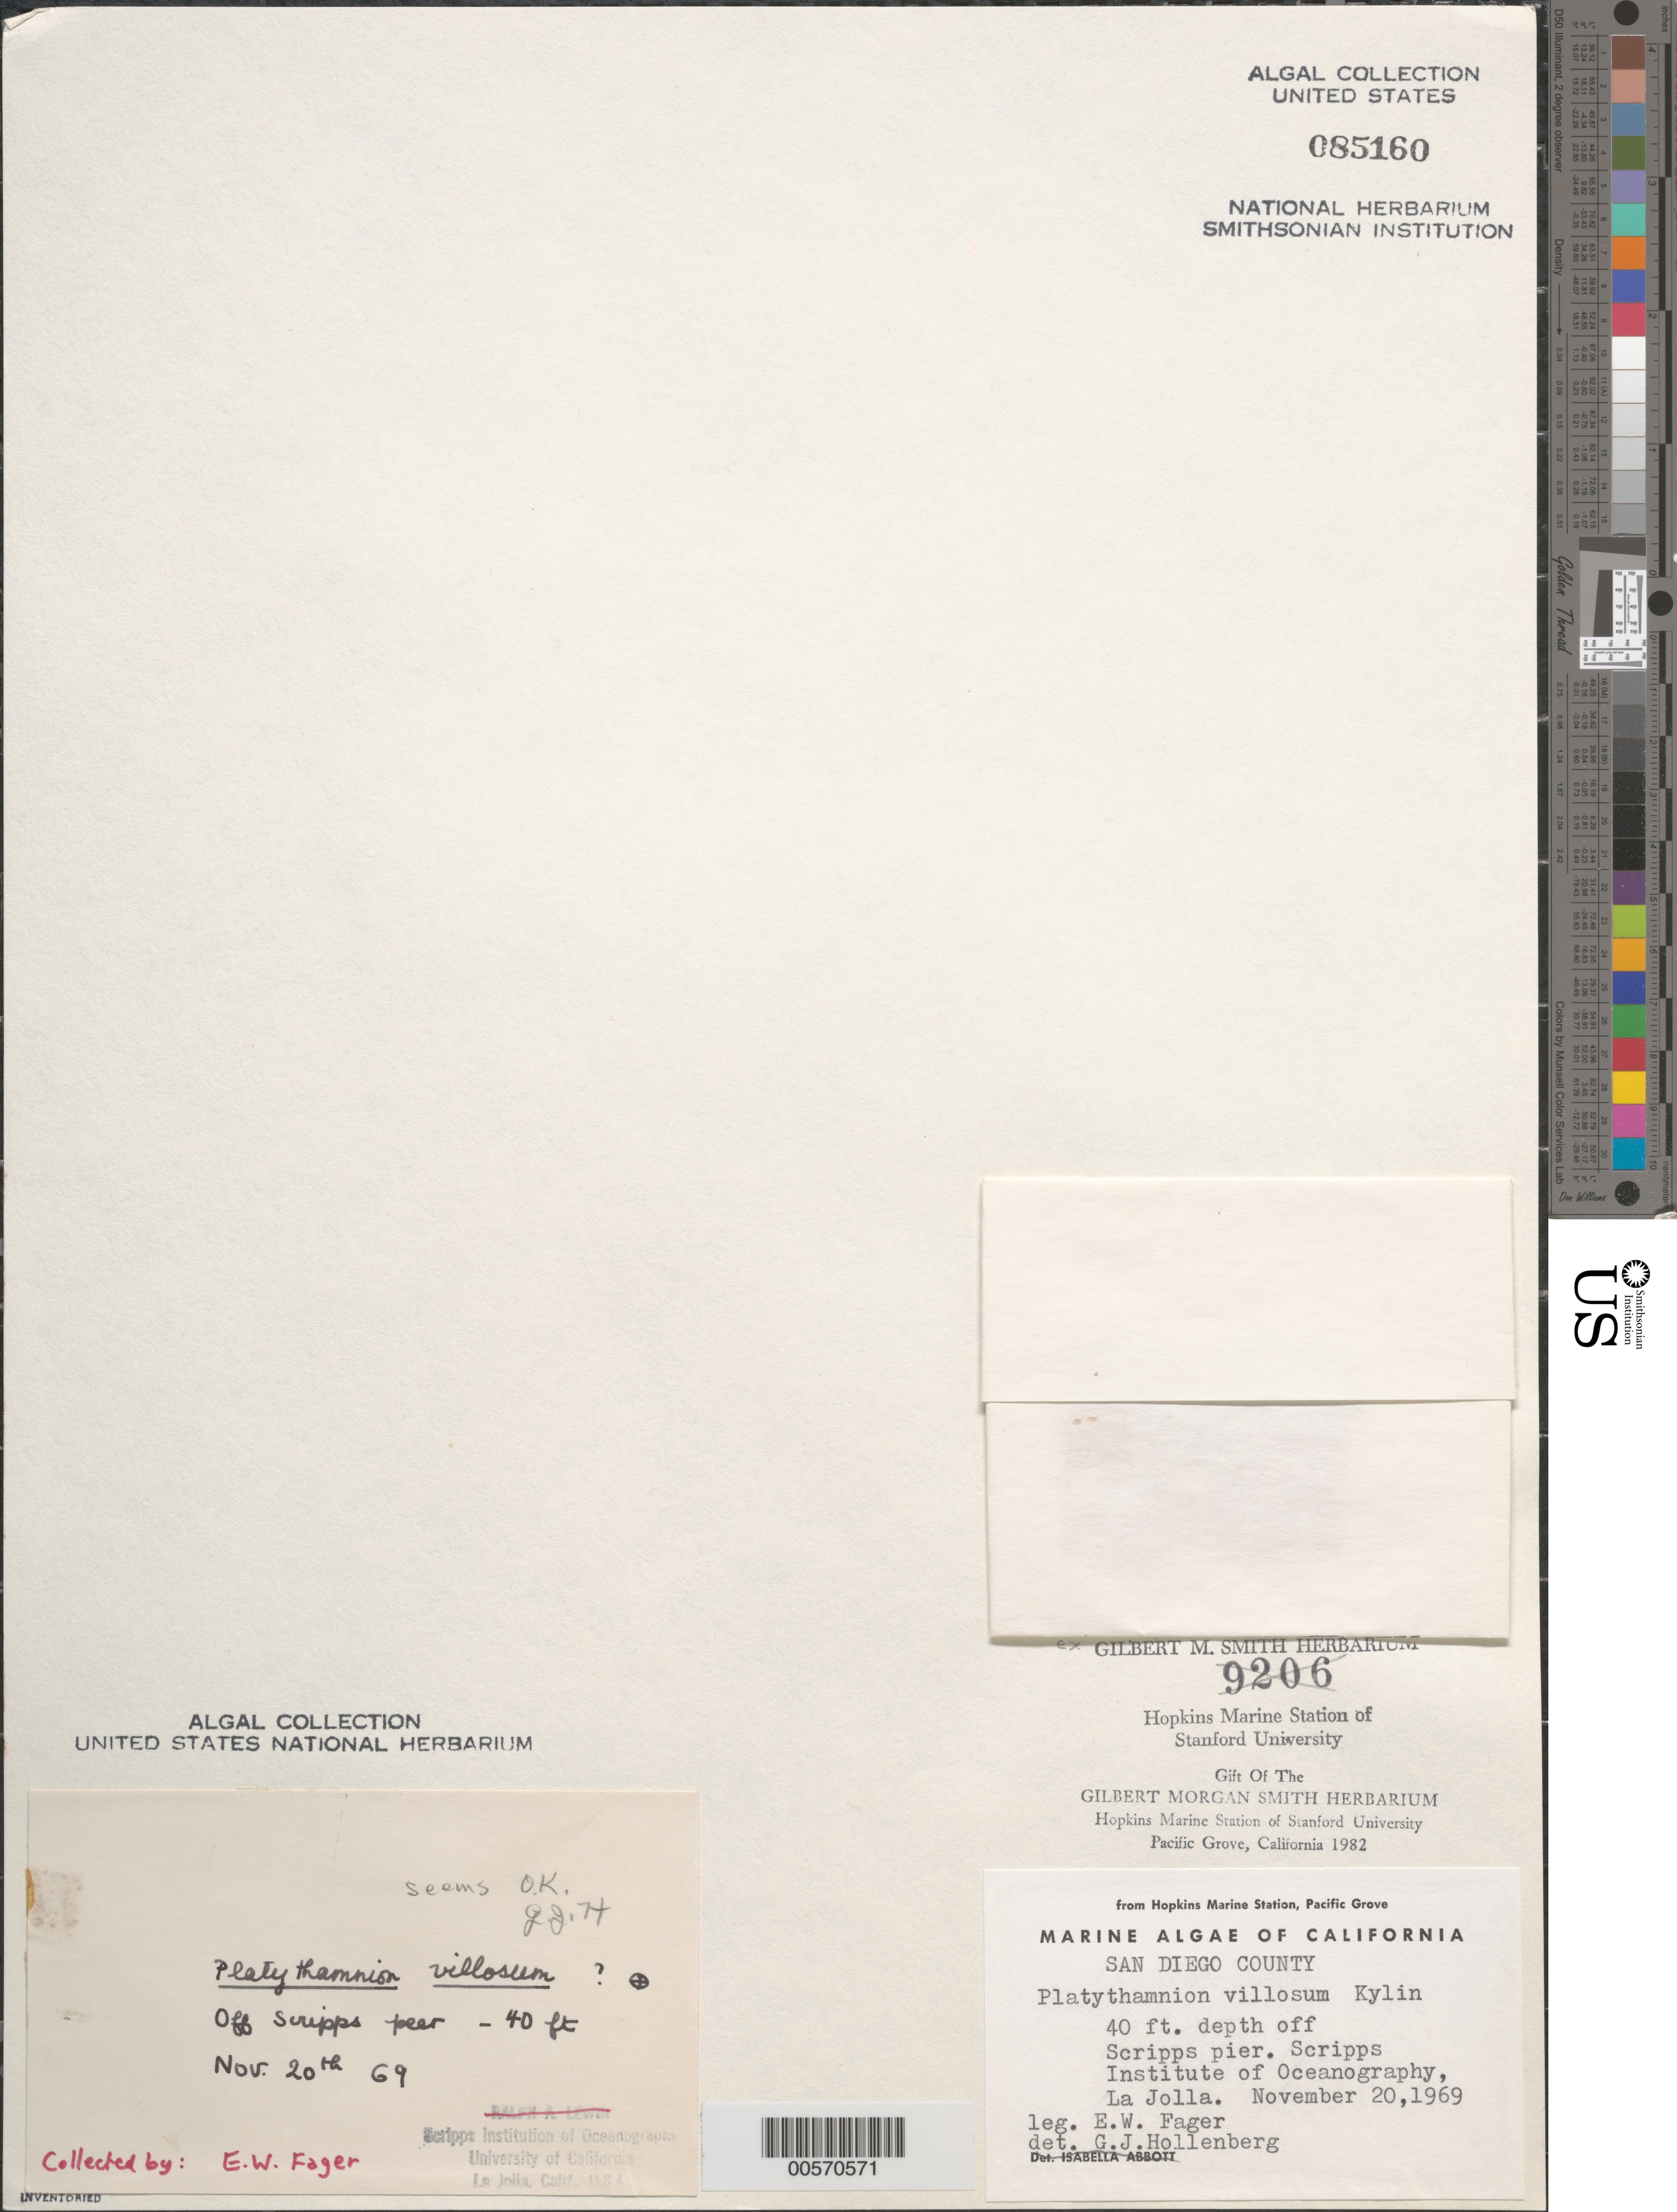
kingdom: Plantae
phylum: Rhodophyta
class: Florideophyceae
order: Ceramiales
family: Ceramiaceae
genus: Pterothamnion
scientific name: Pterothamnion villosum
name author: (Kylin) A. Athanasiadis & G.T.Kraft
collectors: E. Fager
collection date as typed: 20 Nov 1969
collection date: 1969-11-20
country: United States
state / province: California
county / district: San Diego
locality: Scripps Institution of Oceanography, La Jolla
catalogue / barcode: US 85160